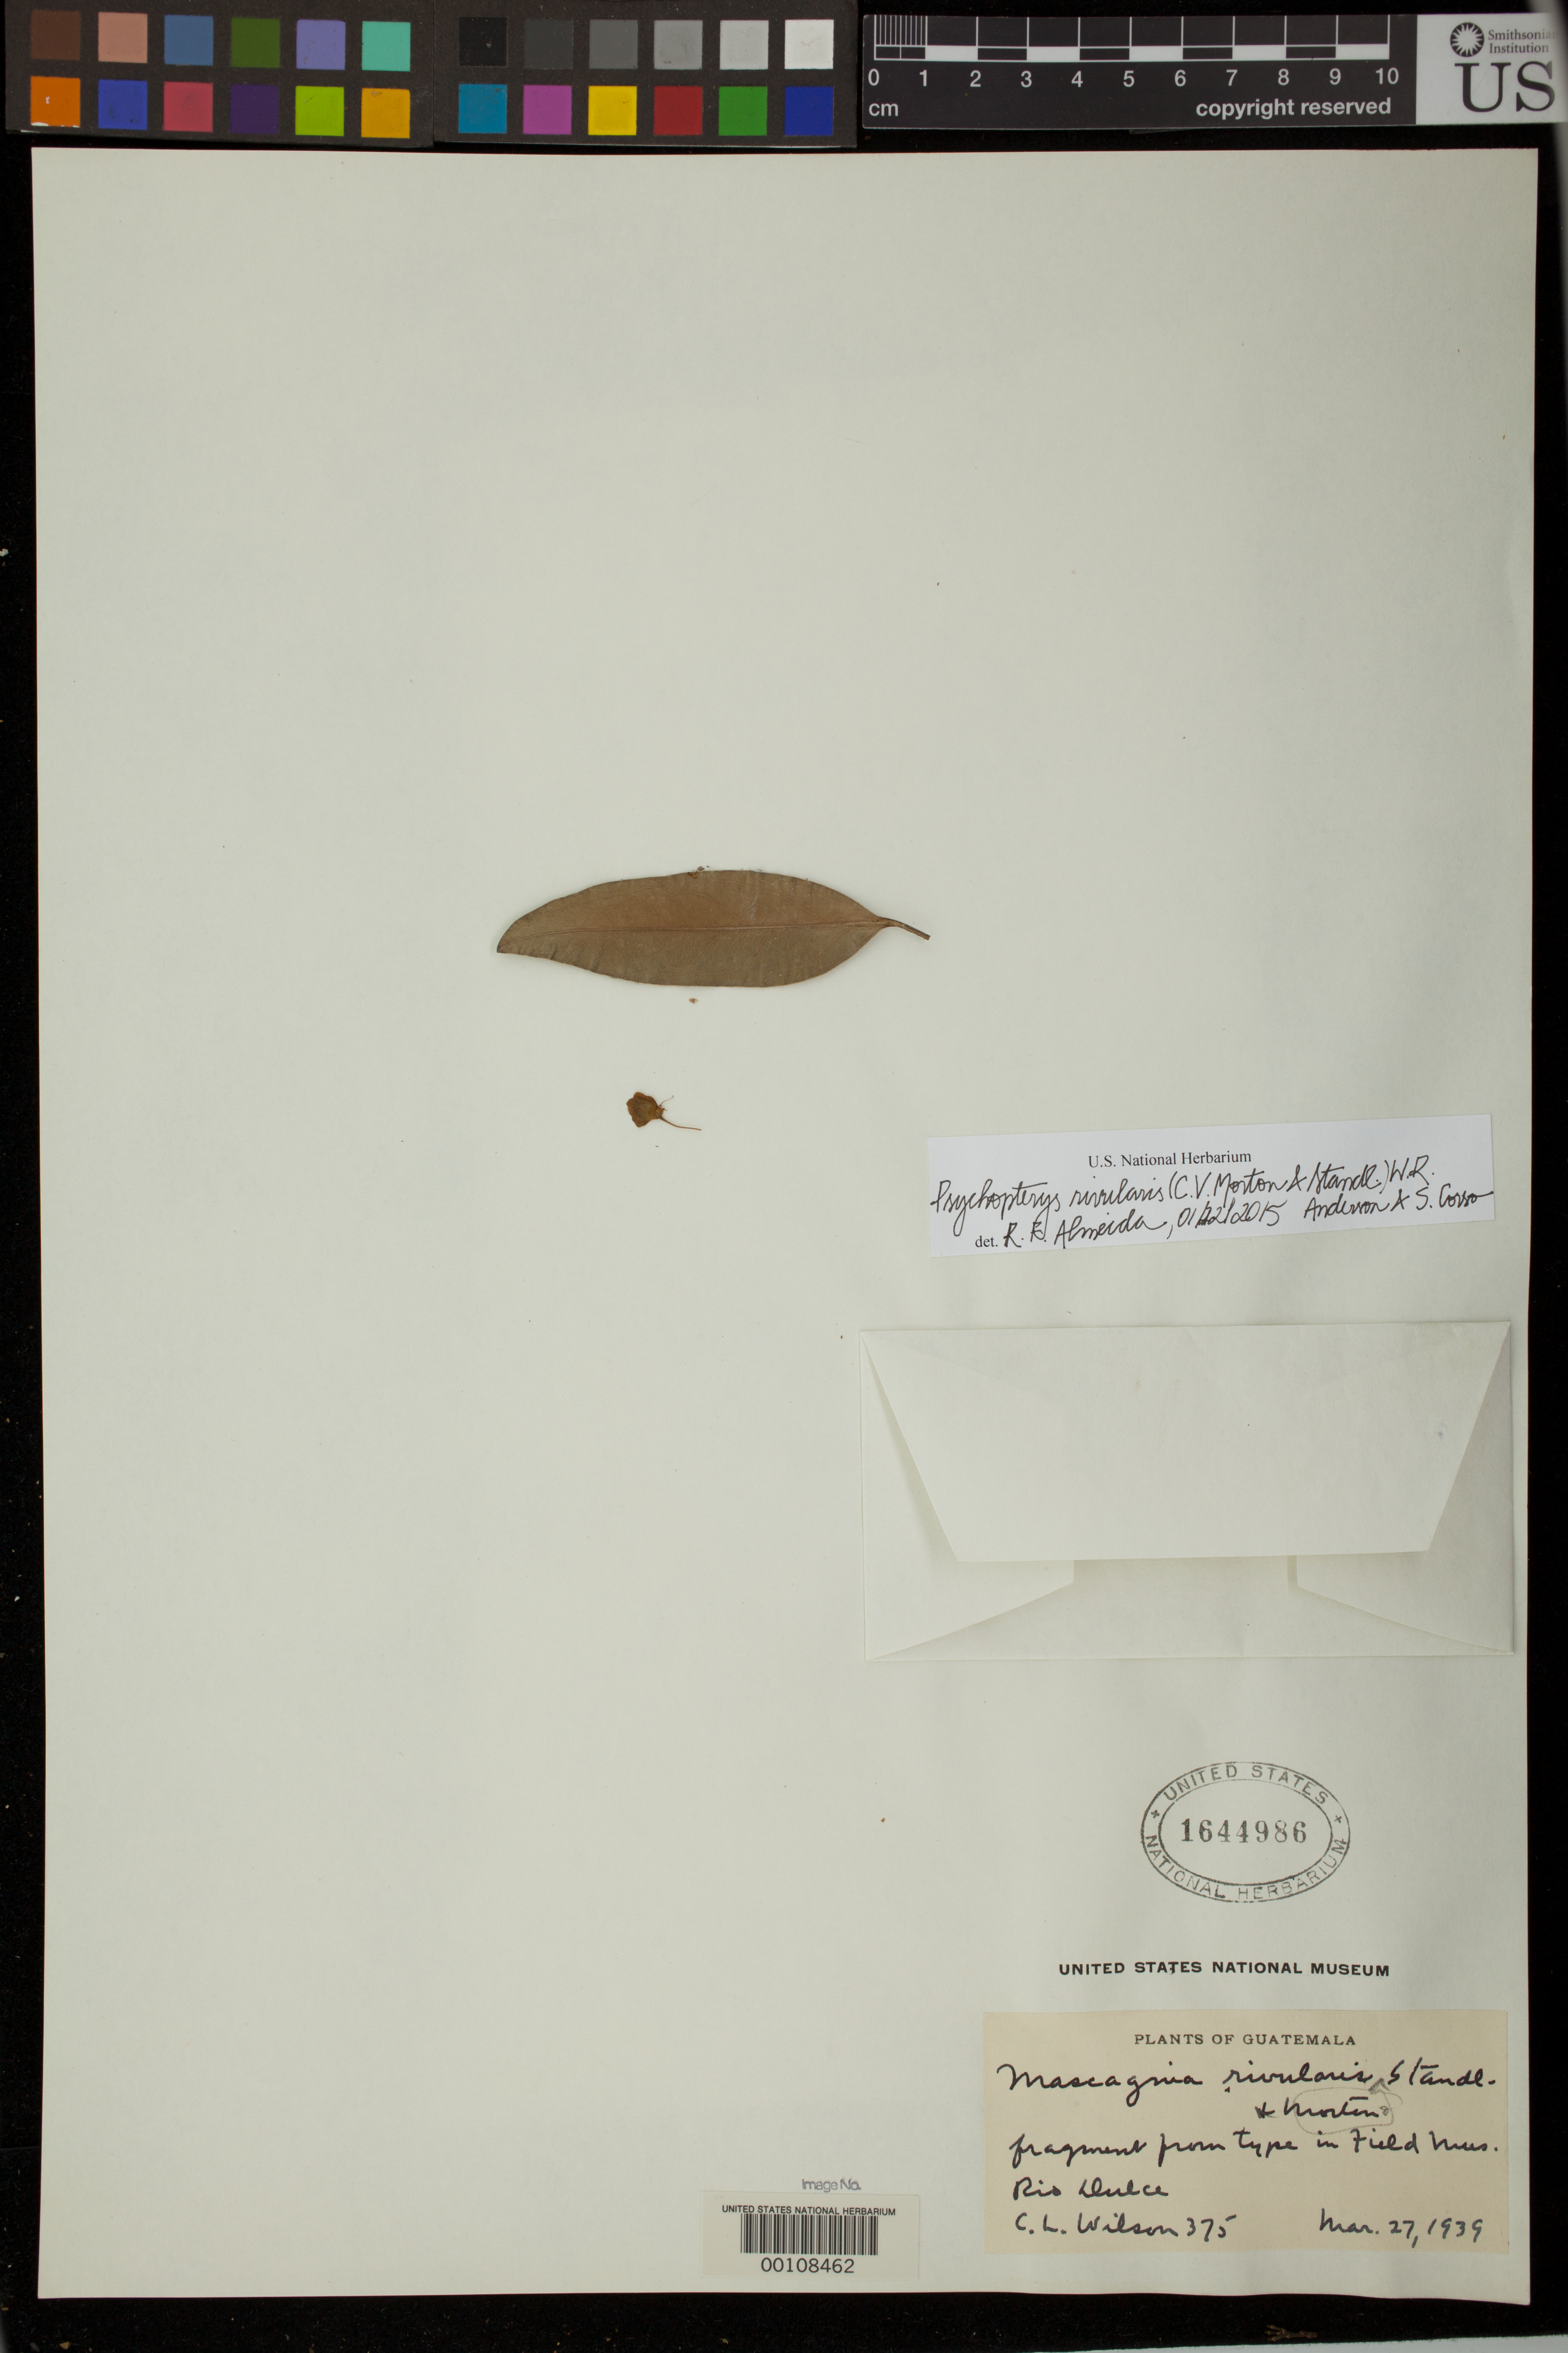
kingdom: Plantae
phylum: Tracheophyta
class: Magnoliopsida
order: Malpighiales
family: Malpighiaceae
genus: Mascagnia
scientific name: Mascagnia rivularis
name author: C.V. Morton & Standl.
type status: Isotype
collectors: C. L. Wilson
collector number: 375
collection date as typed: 27 Mar 1939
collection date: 1939-03-27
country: Guatemala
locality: Rio Dulce.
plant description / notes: Fragmentary material of (holo) type specimen ex Field Museum.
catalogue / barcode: US 1644986